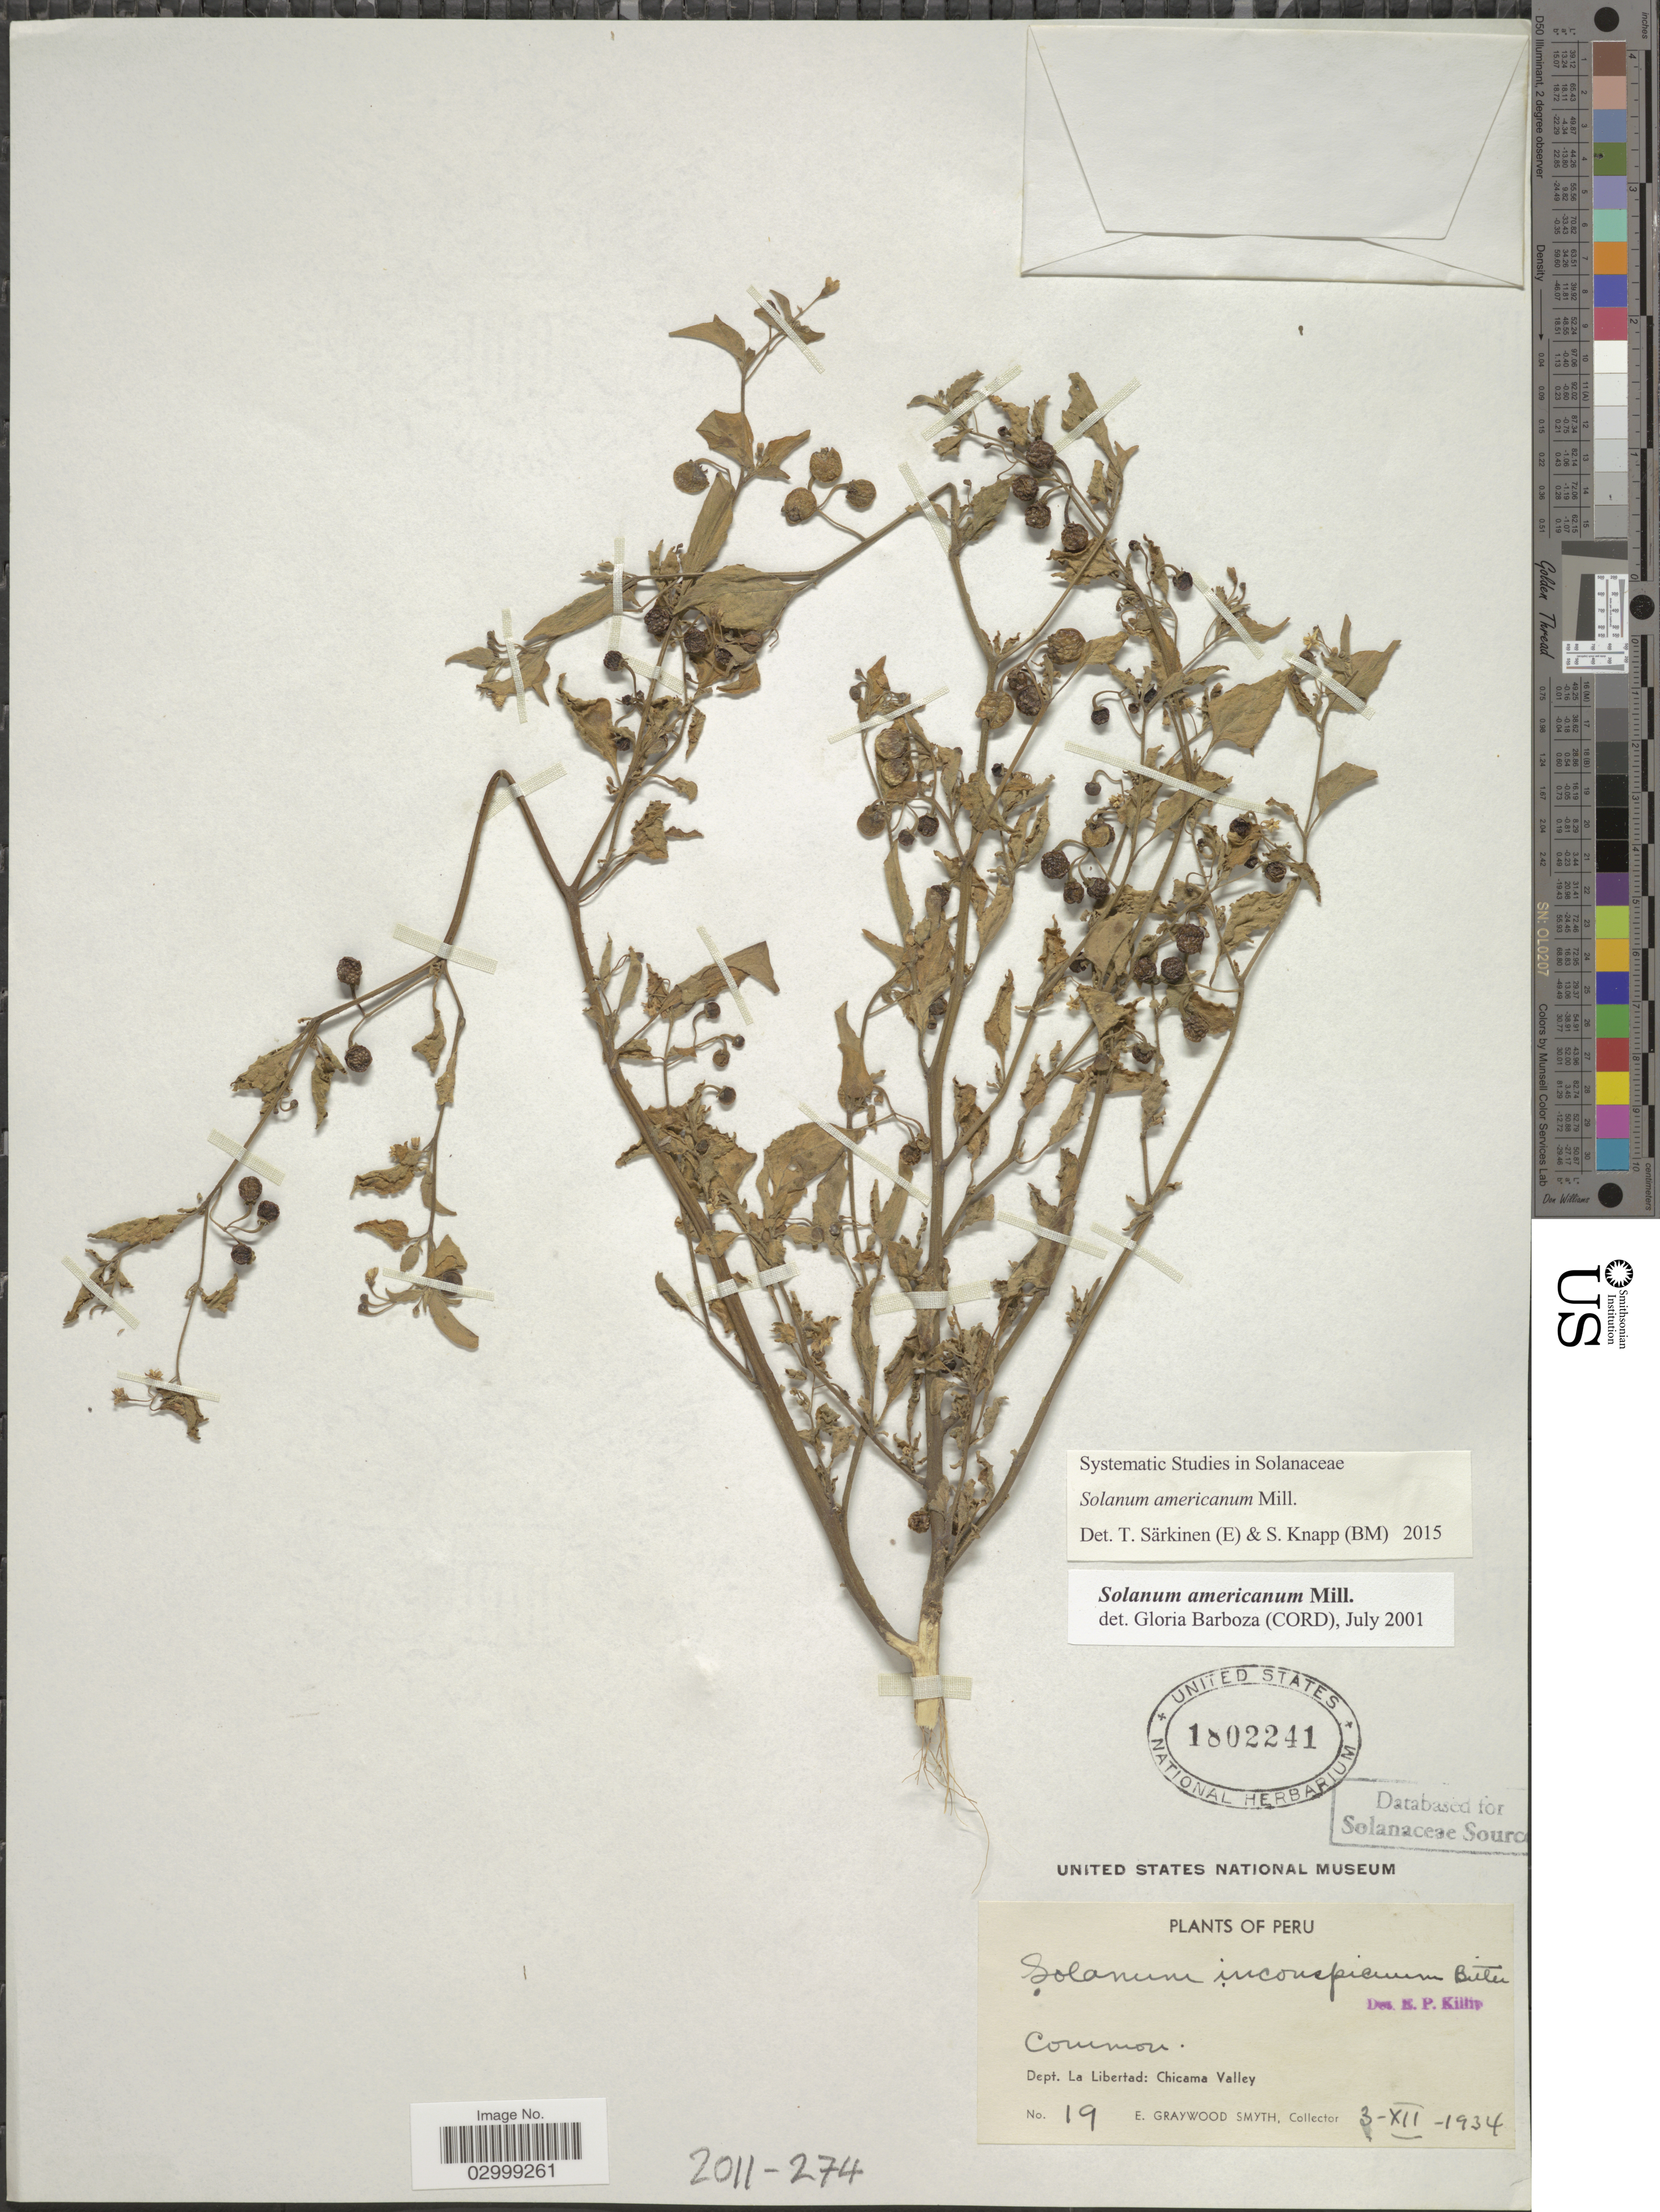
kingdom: Plantae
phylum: Tracheophyta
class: Magnoliopsida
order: Solanales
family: Solanaceae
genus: Solanum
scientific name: Solanum americanum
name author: Mill.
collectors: E. G. Smyth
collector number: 19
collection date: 1934-12-03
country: Peru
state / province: La Libertad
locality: Dept. La Libertad: Chicama Valley.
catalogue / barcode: US 1802241